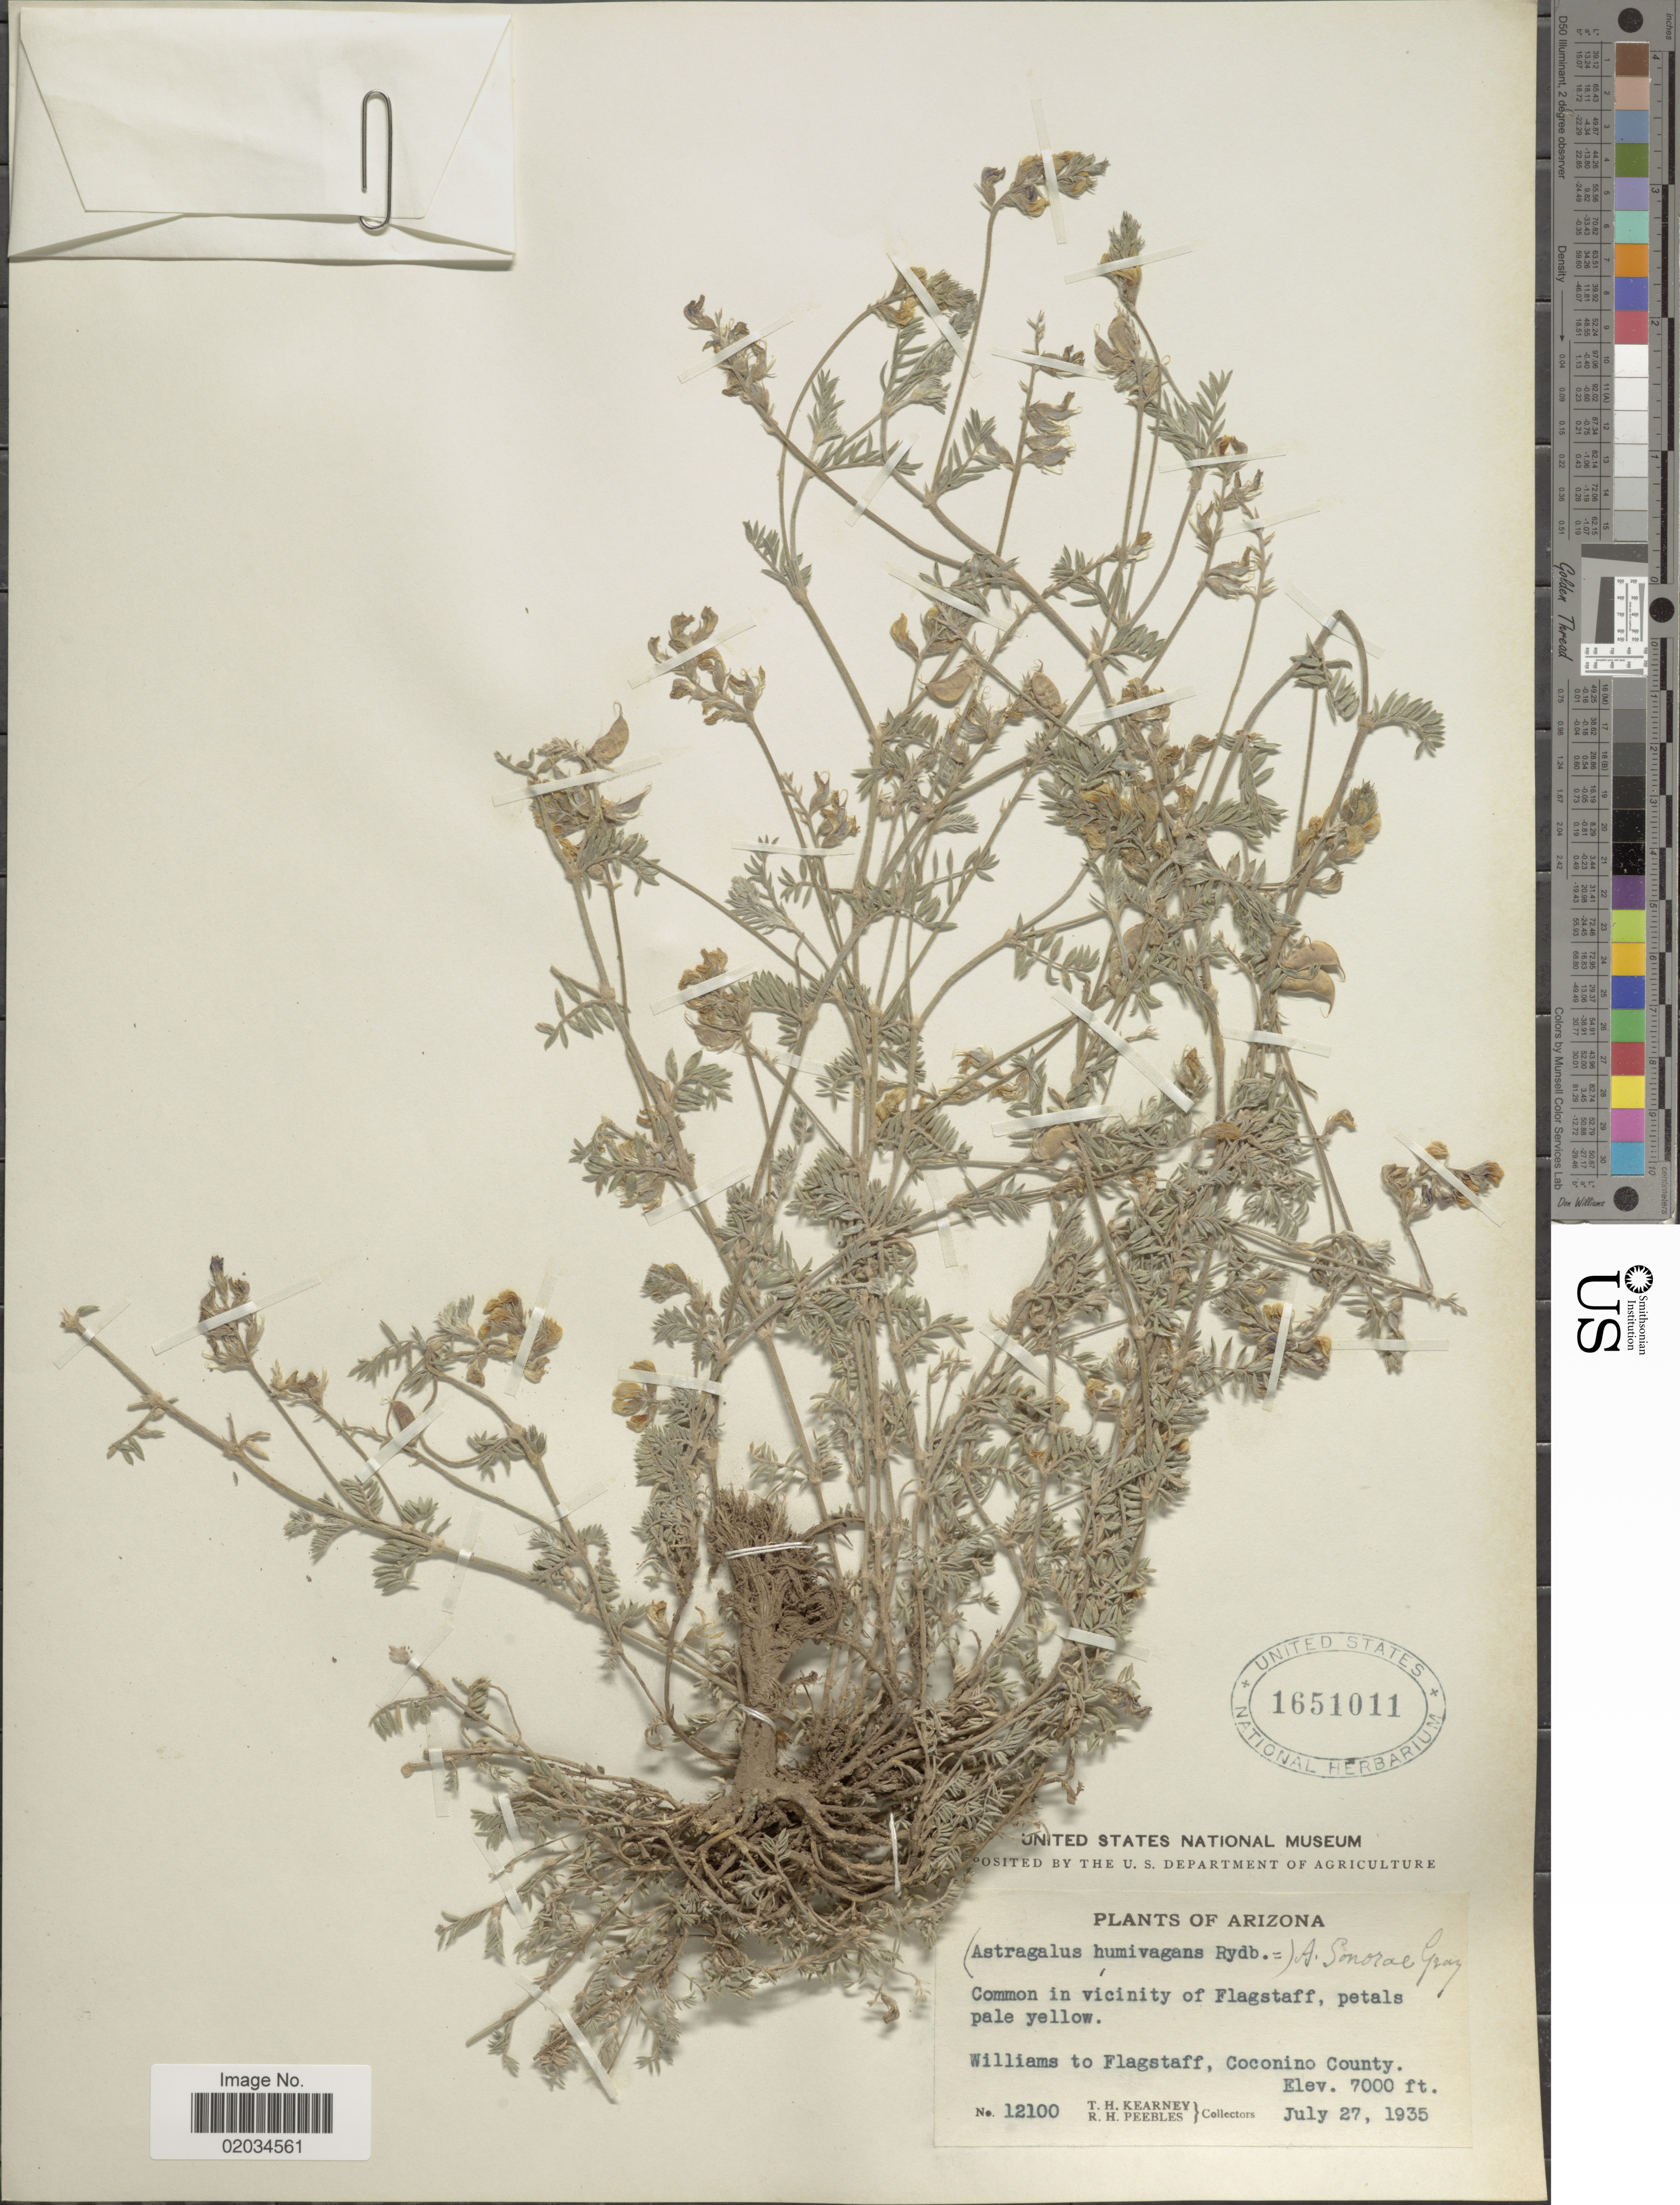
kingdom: Plantae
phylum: Tracheophyta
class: Magnoliopsida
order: Fabales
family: Fabaceae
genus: Astragalus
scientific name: Astragalus sonorae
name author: A. Gray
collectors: T. H. Kearney & R. H. Peebles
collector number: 12100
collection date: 1935-07-27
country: United States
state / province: Arizona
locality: Common in vicinity of Flagstaff, Williams to Flagstaff, Coconino County.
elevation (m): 2134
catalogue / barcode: US 1651011